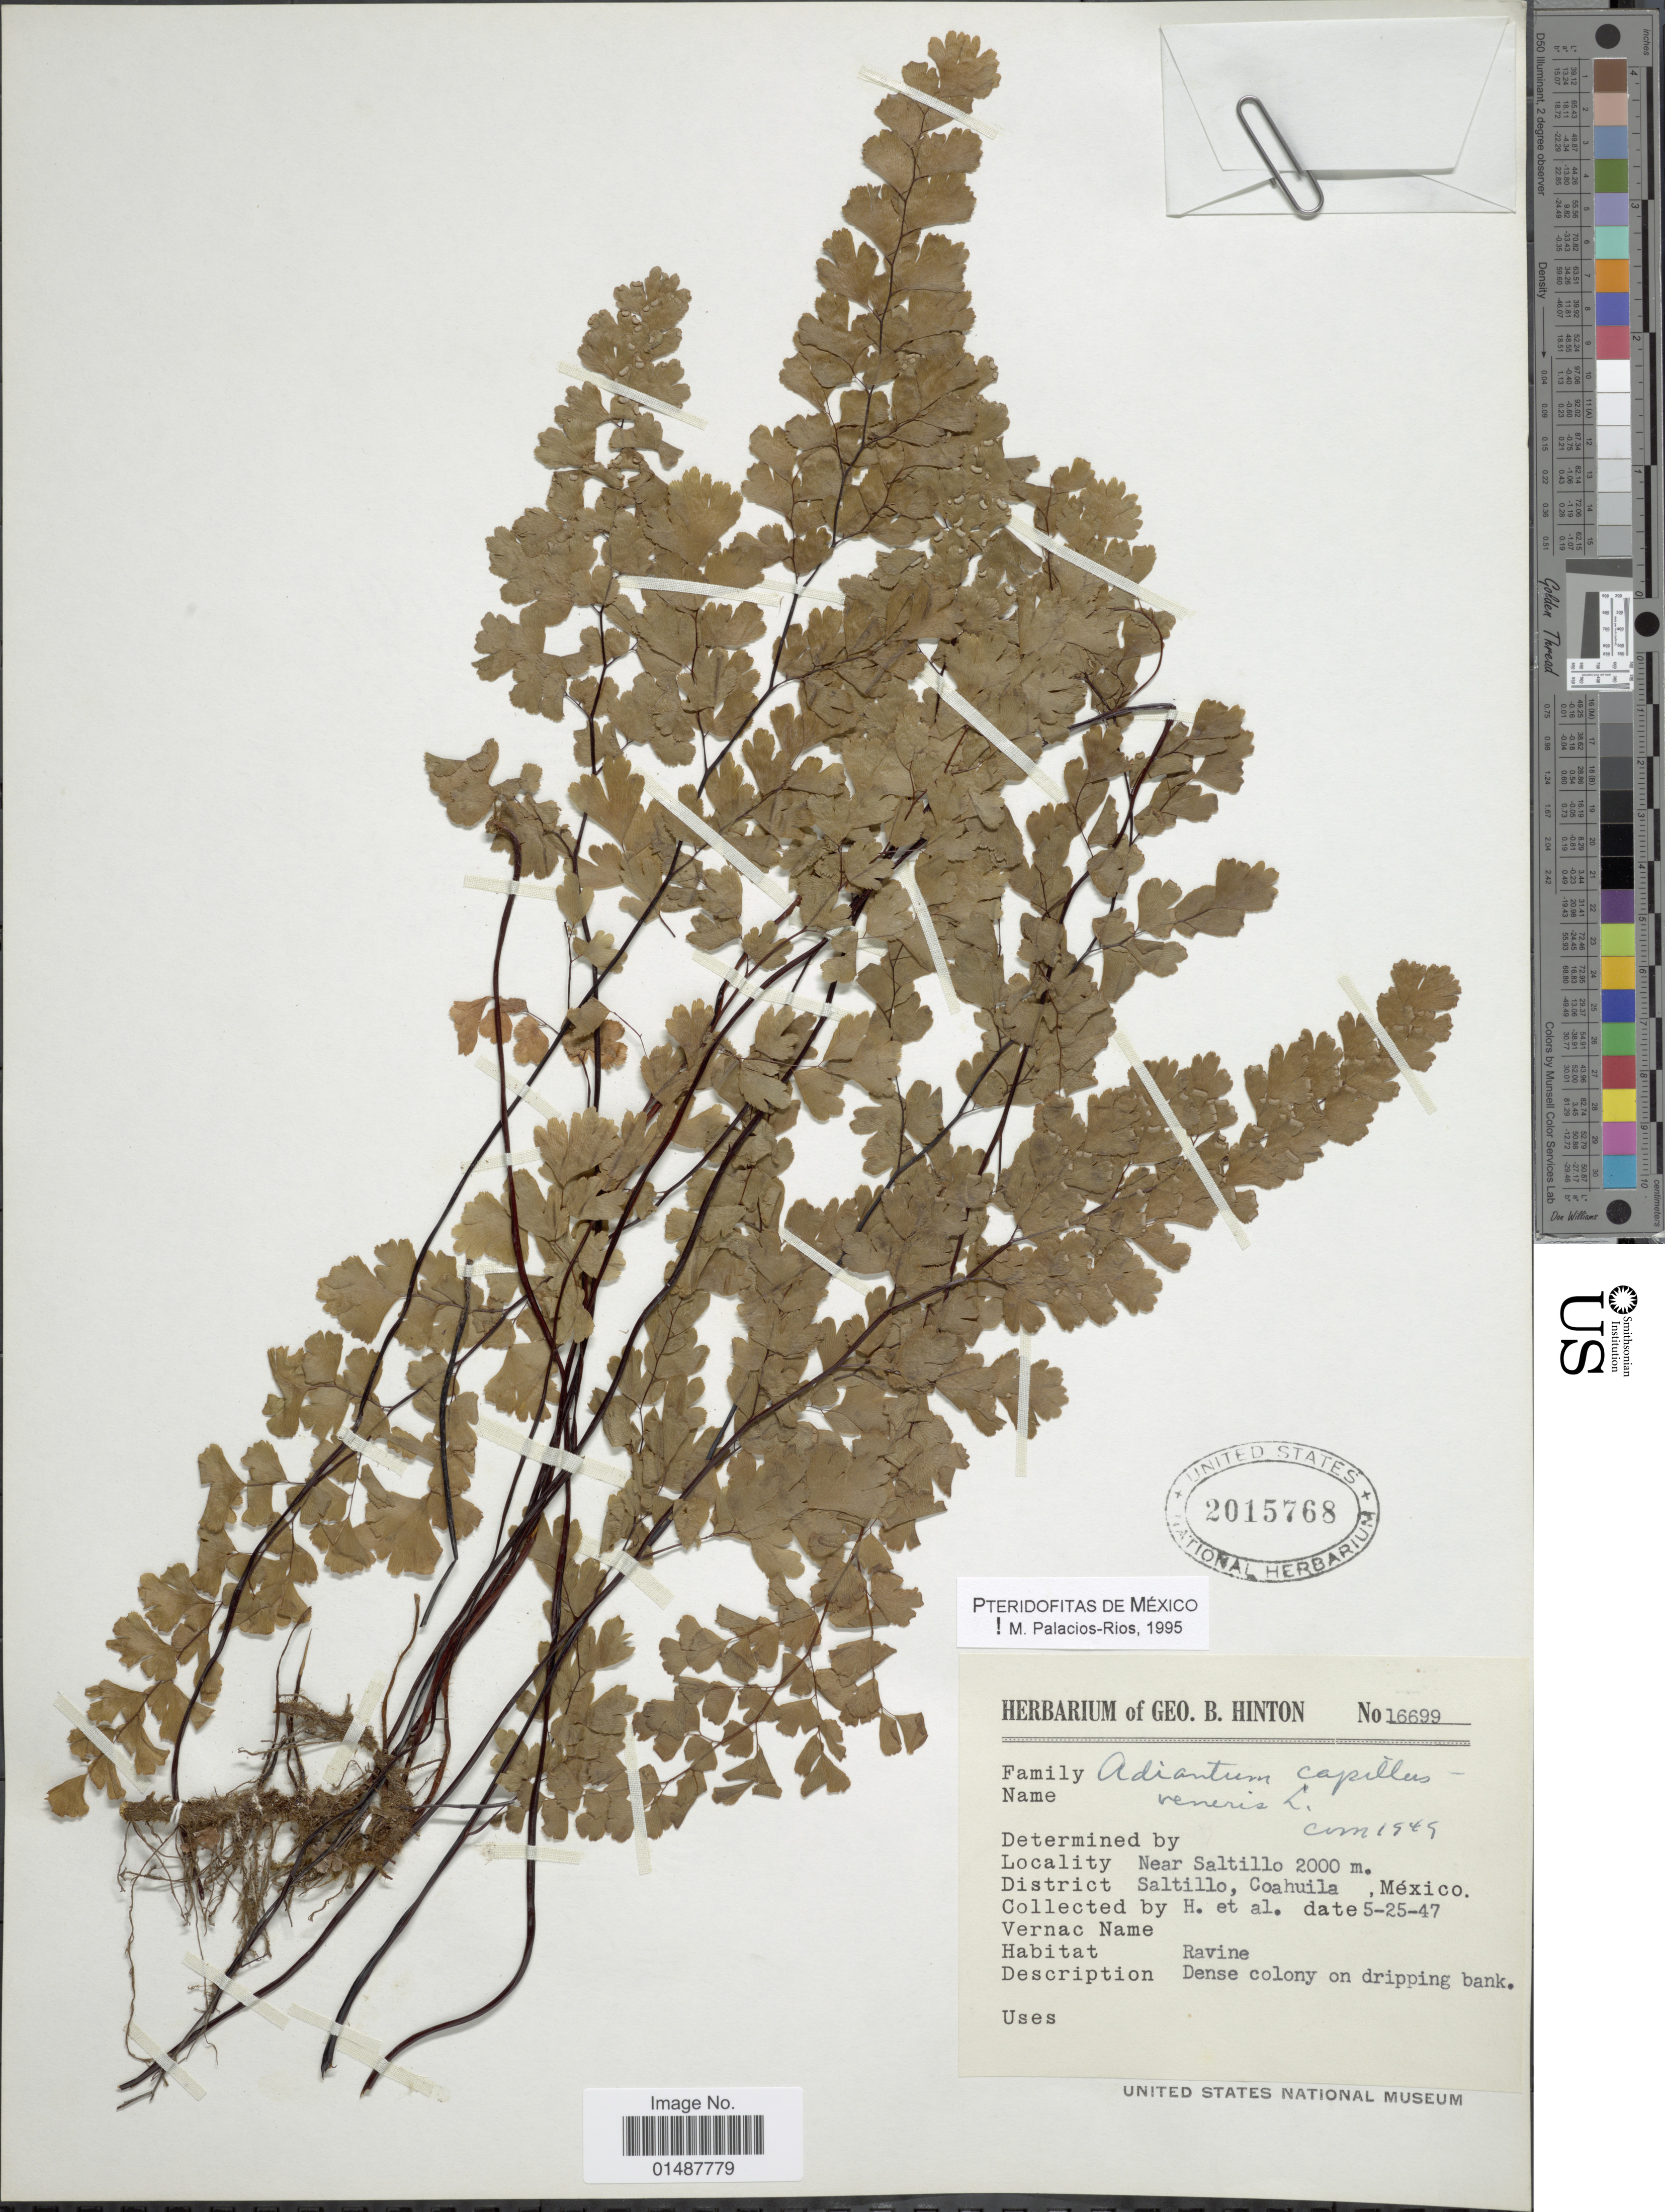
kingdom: Plantae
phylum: Tracheophyta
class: Polypodiopsida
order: Polypodiales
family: Pteridaceae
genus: Adiantum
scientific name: Adiantum capillus-veneris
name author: L.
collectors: G. B. Hinton & et al.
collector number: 16699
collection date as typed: Transcribed d/m/y: 25/5/47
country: Mexico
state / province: Coahuila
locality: Near Saltillo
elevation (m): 2000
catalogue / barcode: US 2015768